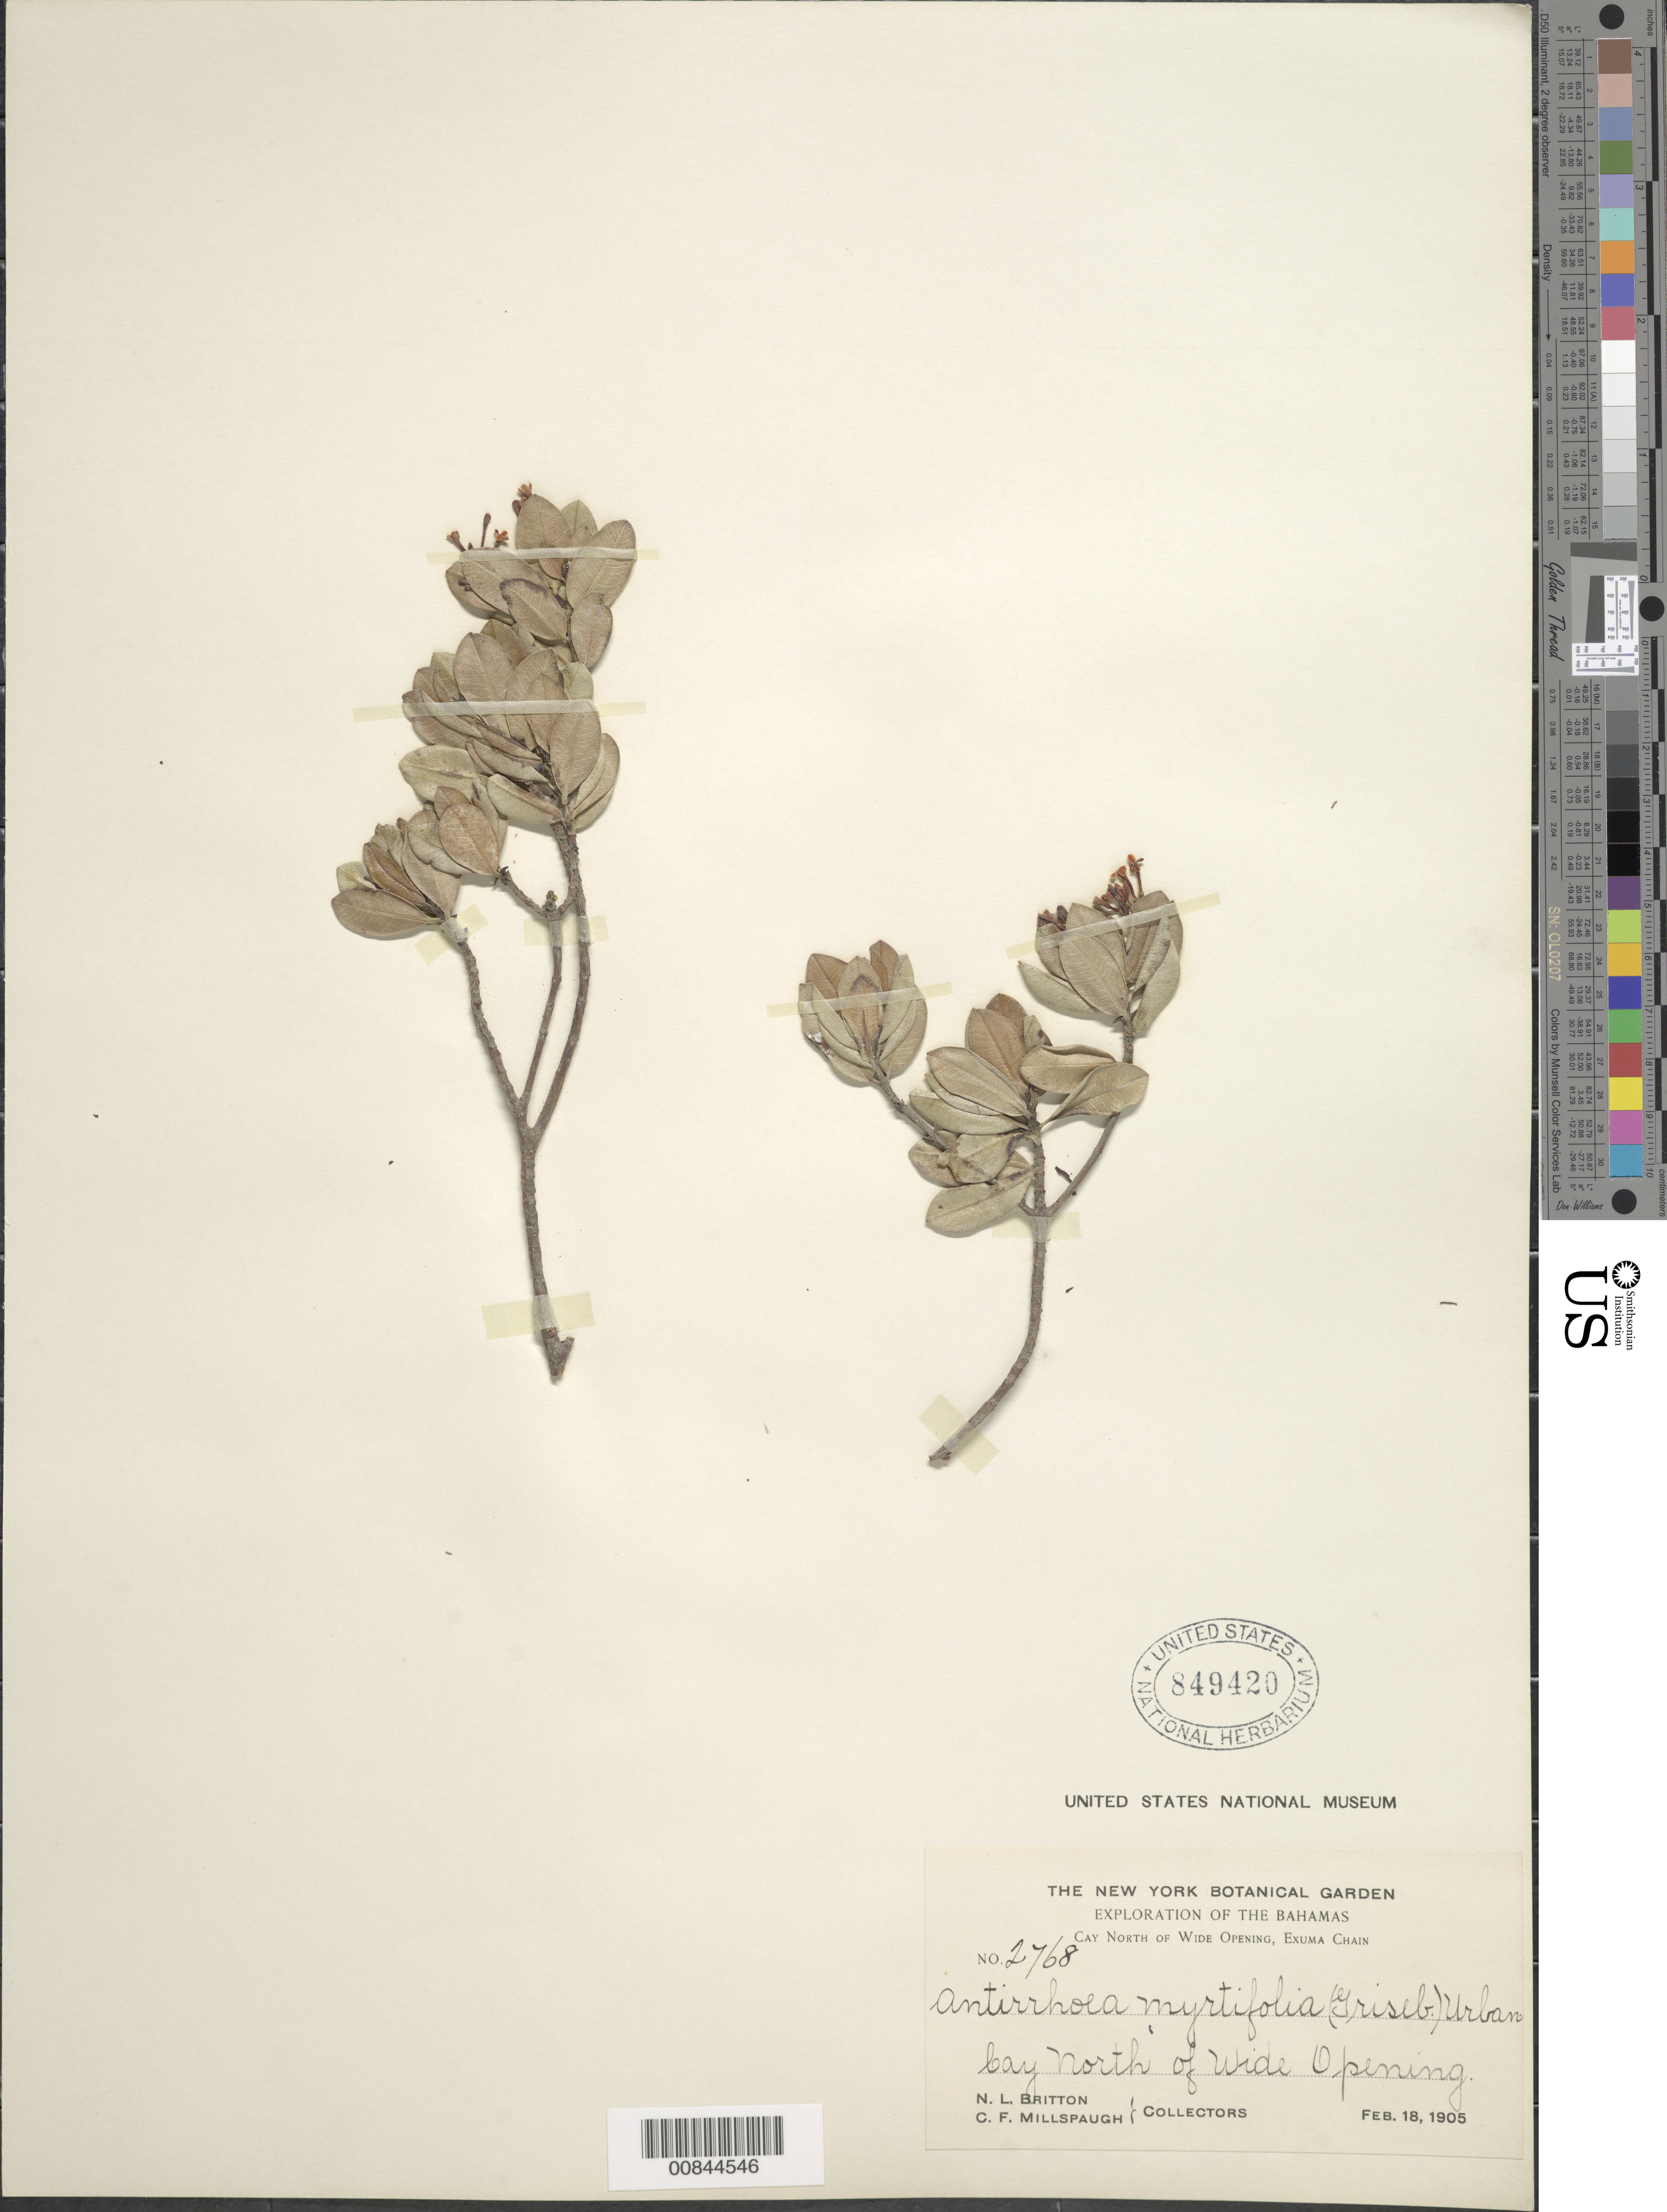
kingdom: Plantae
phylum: Tracheophyta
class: Magnoliopsida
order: Gentianales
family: Rubiaceae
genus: Stenostomum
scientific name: Stenostomum myrtifolium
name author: Griseb.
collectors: N. Britton & C. F. Millspaugh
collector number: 2768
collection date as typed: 18 Feb 1905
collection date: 1905-02-18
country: Bahamas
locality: Cay North of Wide Opening, Exuma Chain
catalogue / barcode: US 849420